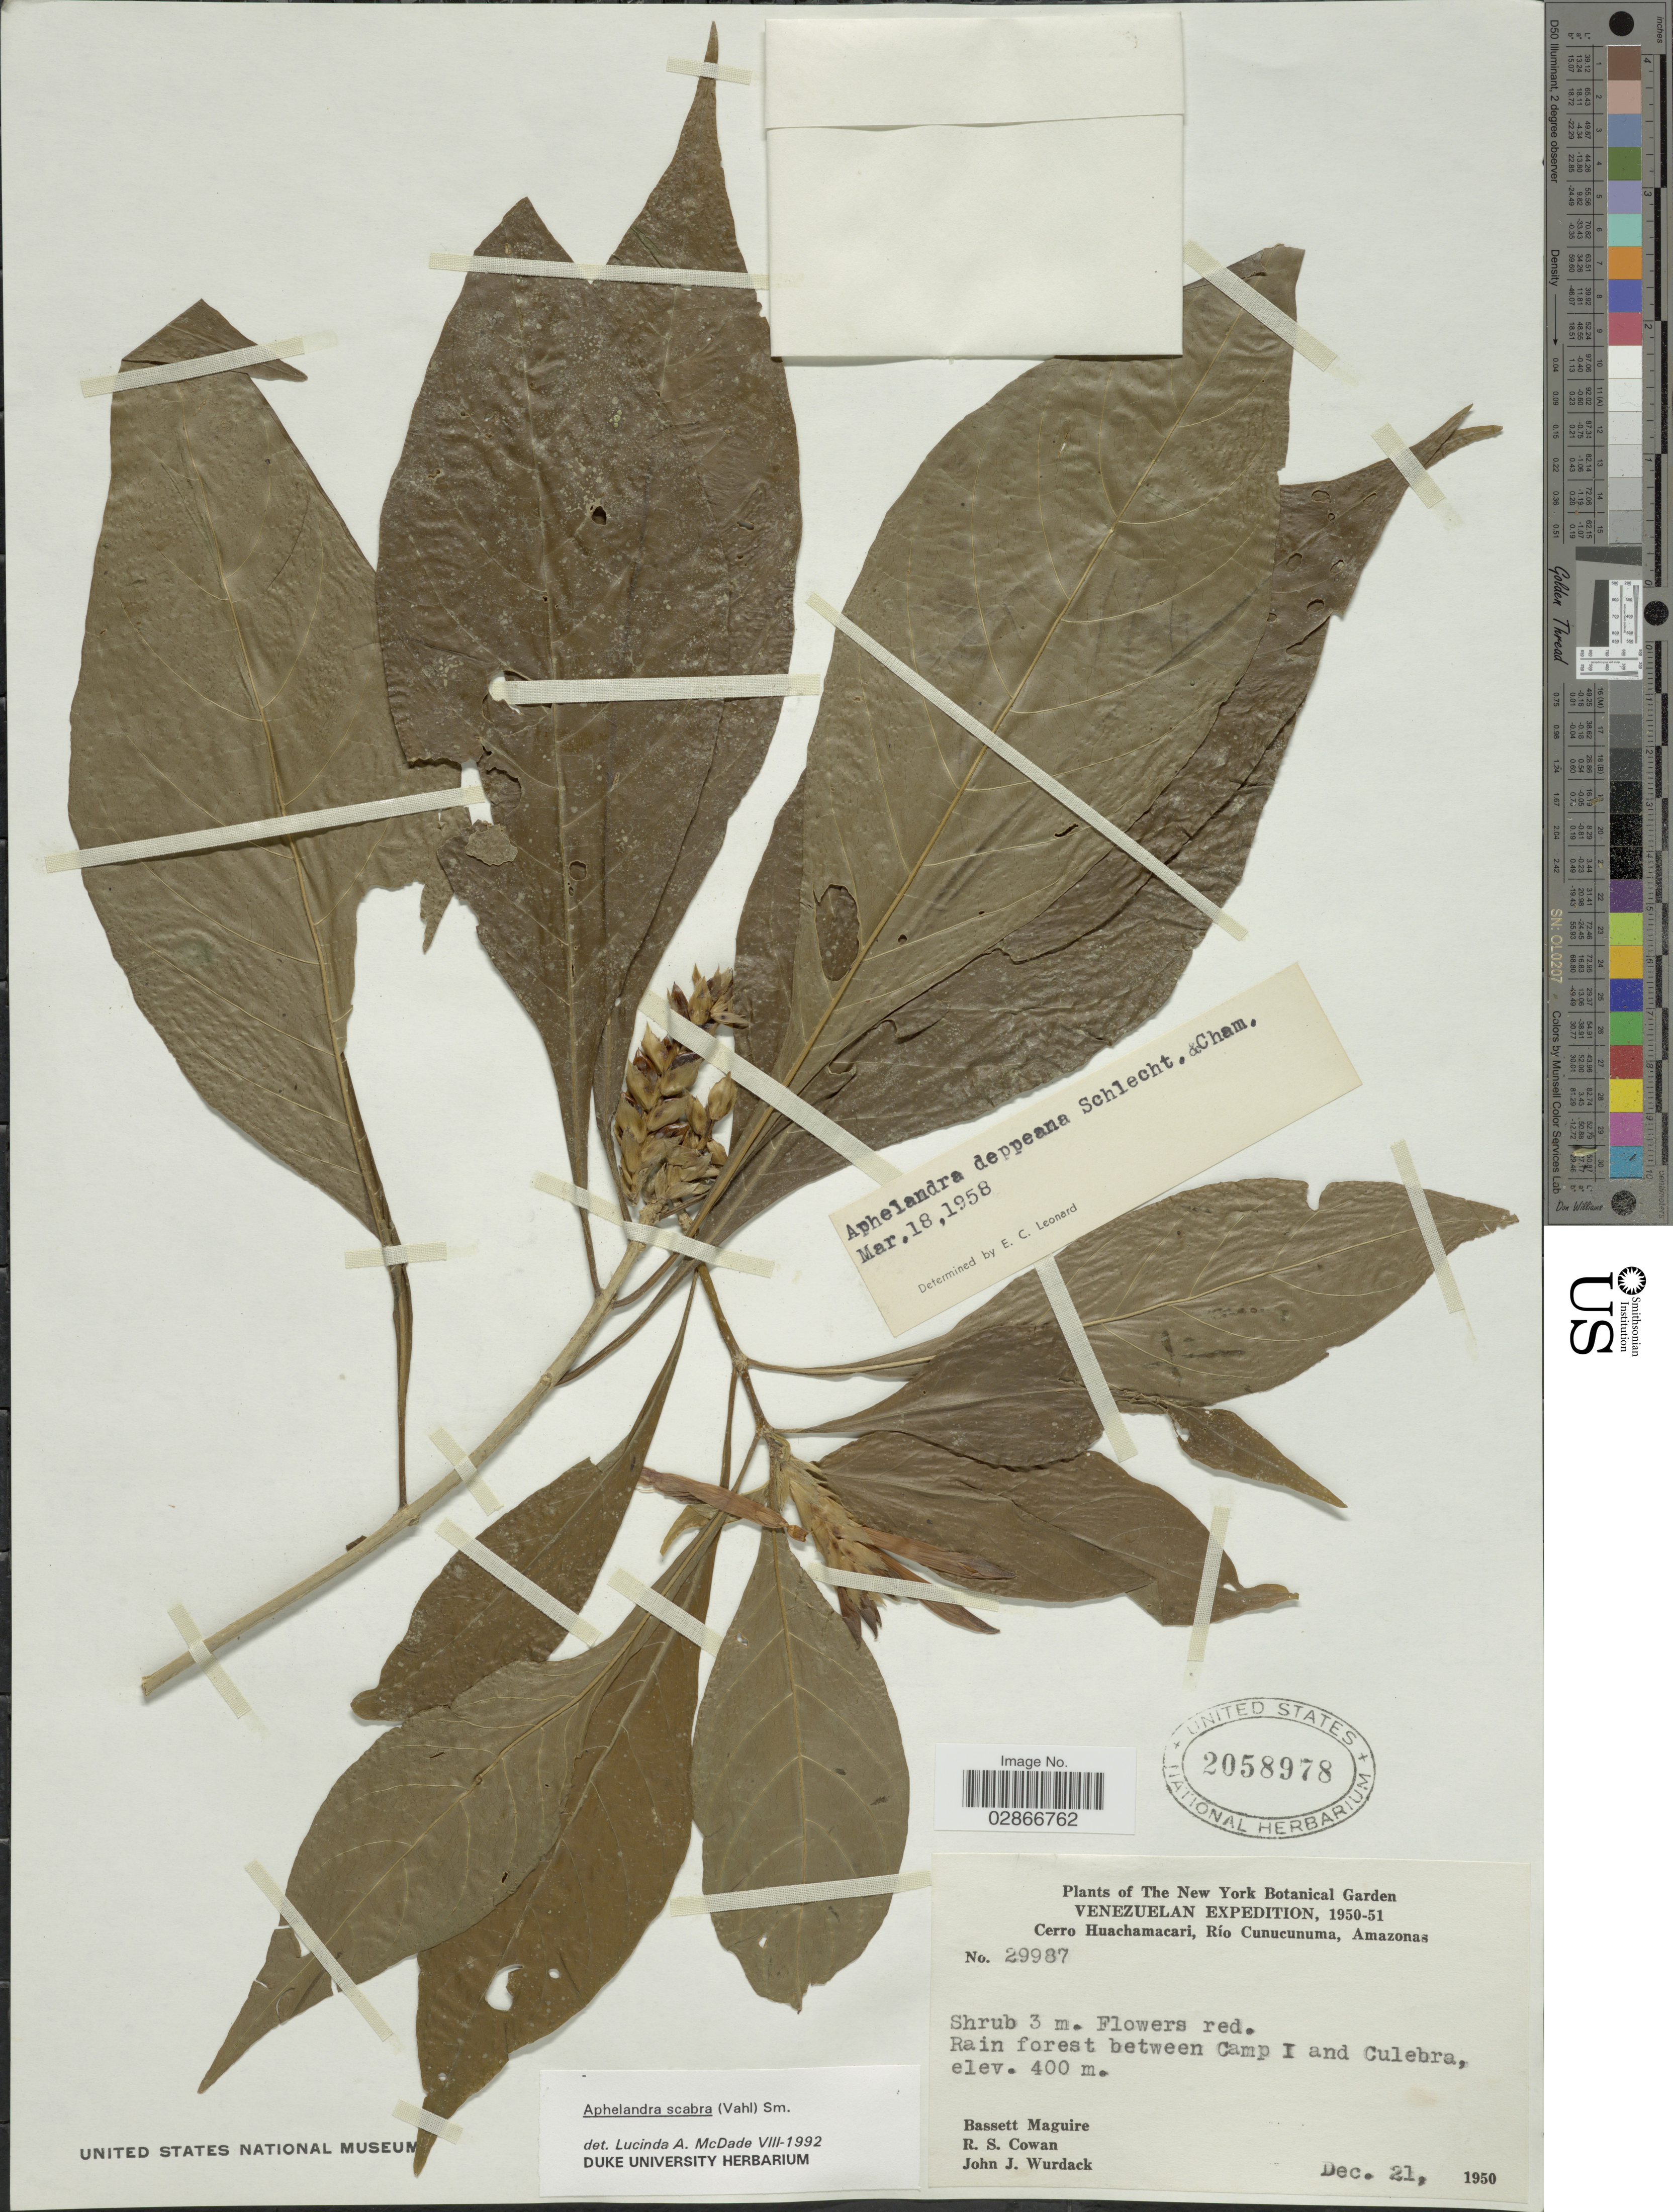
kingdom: Plantae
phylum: Tracheophyta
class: Magnoliopsida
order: Lamiales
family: Acanthaceae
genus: Aphelandra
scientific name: Aphelandra deppeana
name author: Schltdl. & Cham.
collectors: B. Maguire, R. S. Cowan & J. J. Wurdack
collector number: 29987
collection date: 1950-12-21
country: Venezuela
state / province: Amazonas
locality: Cerro Huachamacari, Río Cunucunuma, Rain forest between Camp 1 and Culebra.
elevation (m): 400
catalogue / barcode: US 2058978